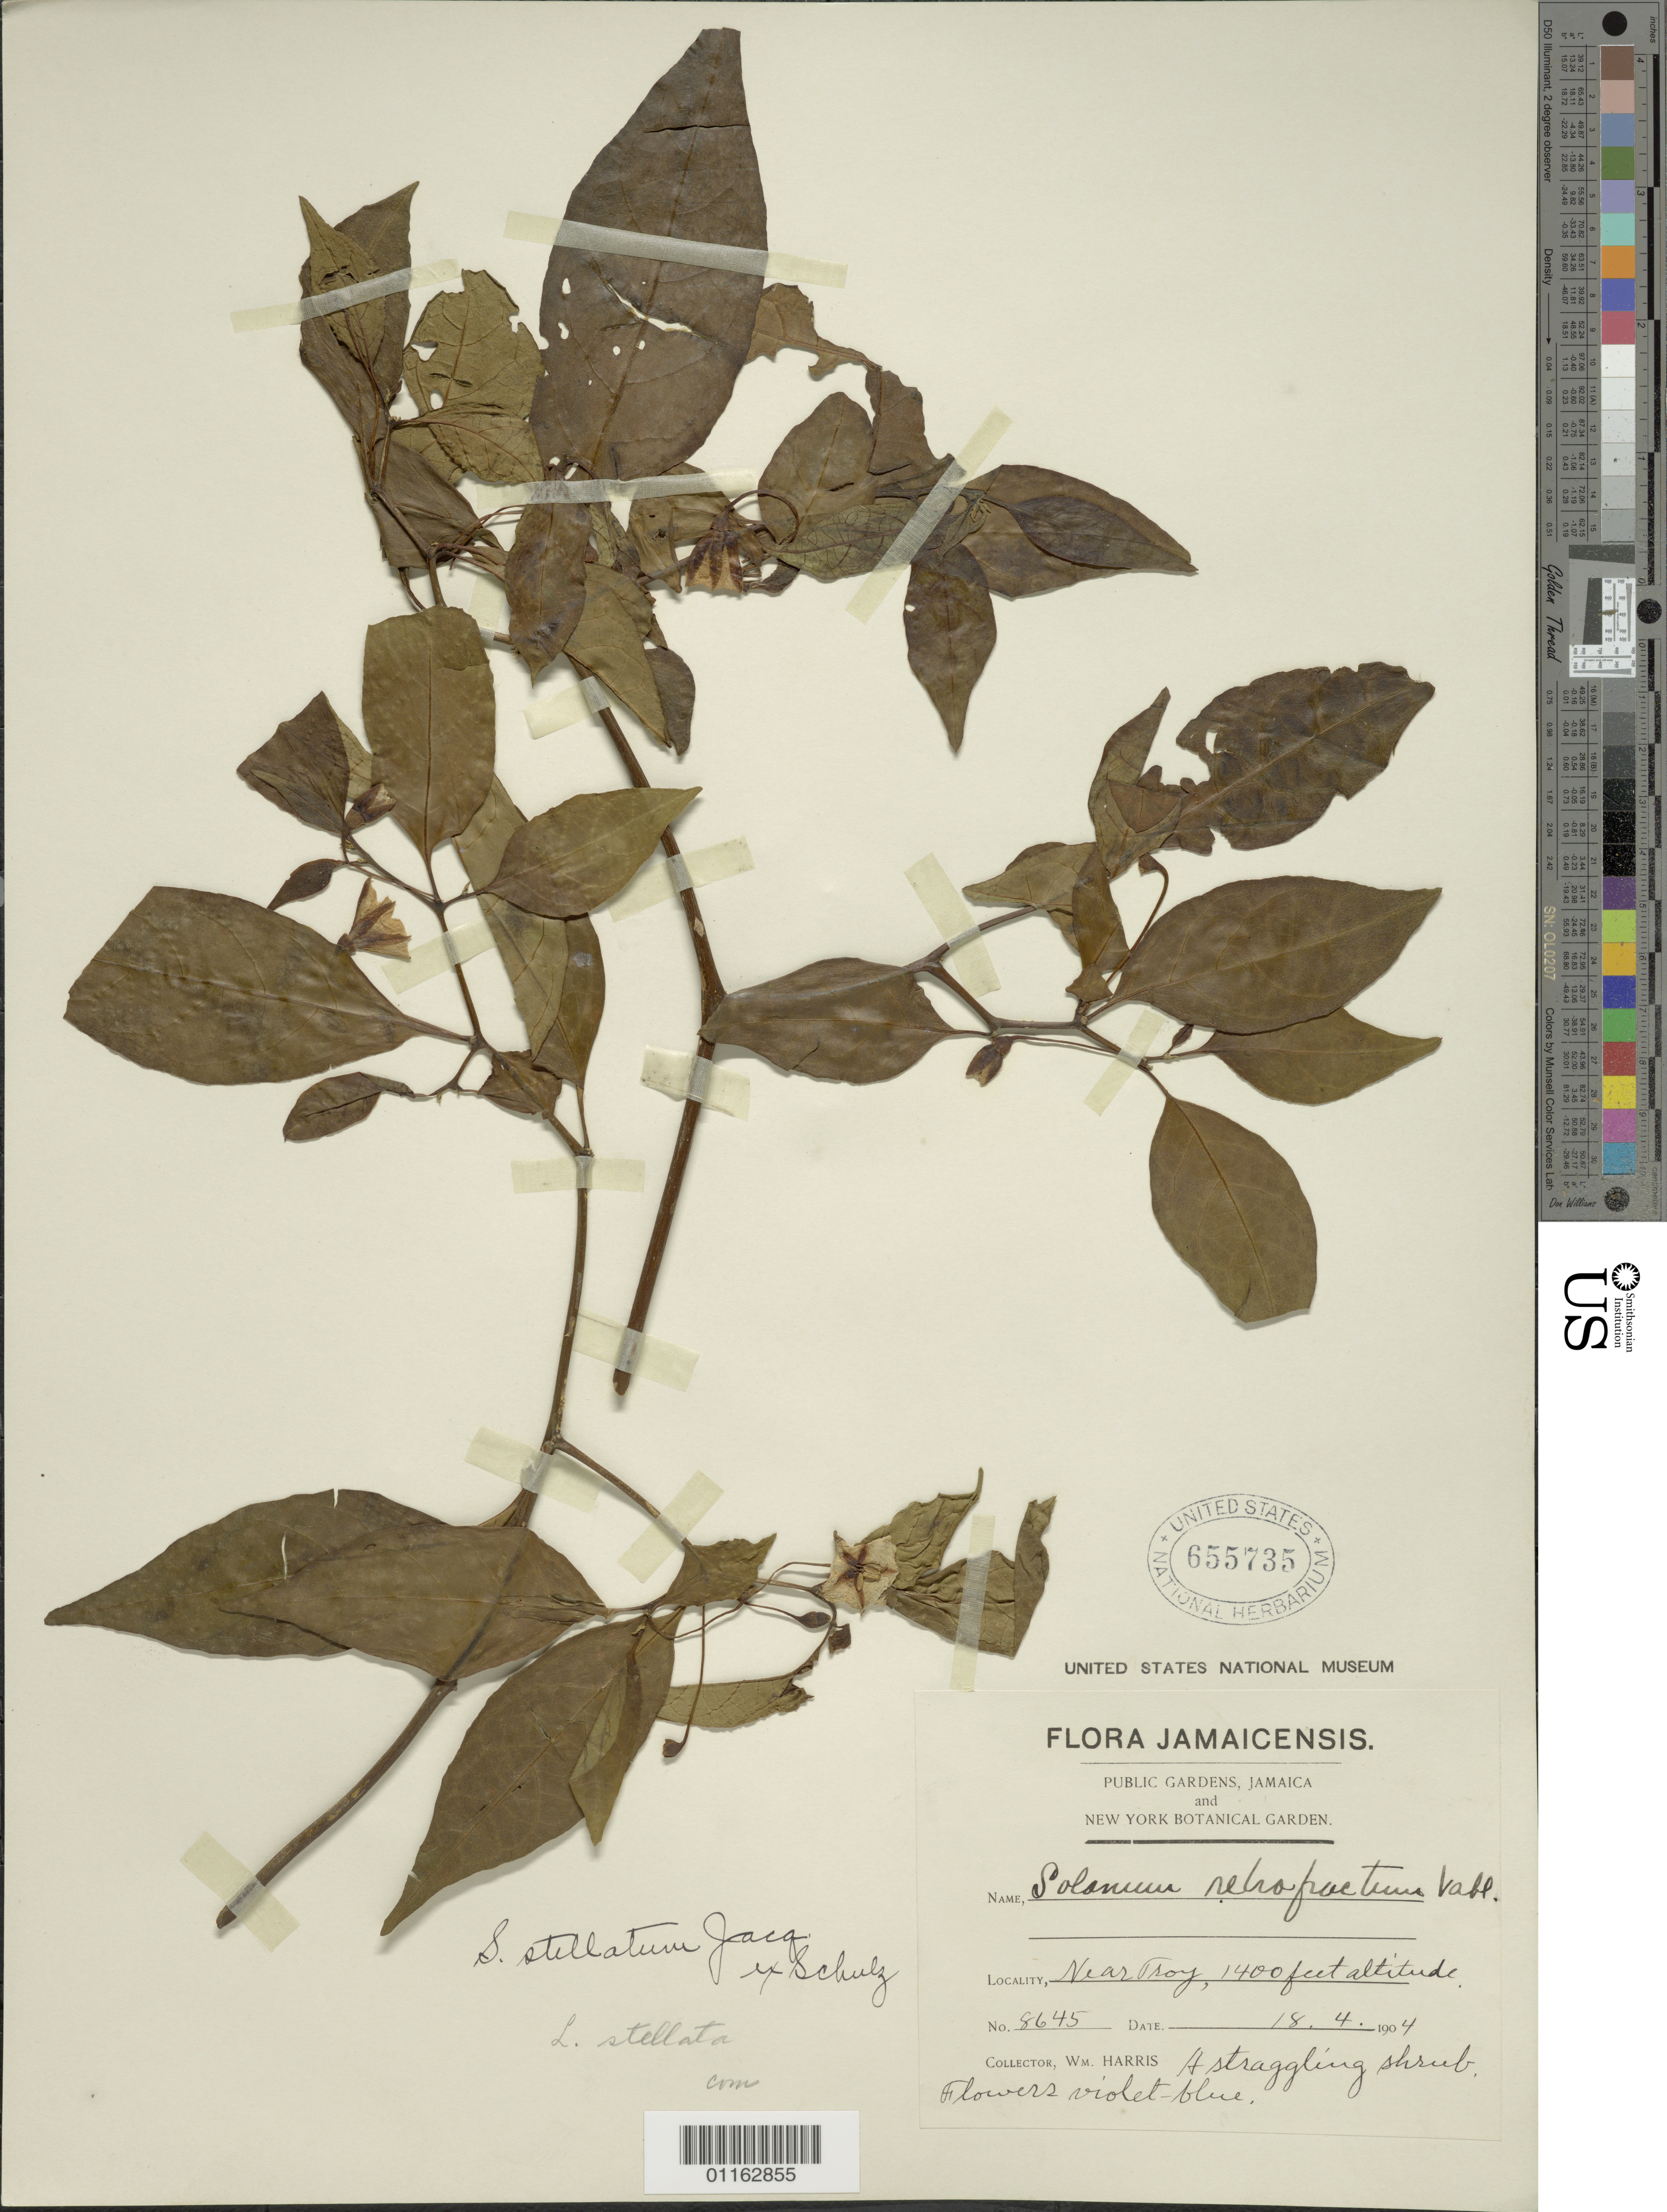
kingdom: Plantae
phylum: Tracheophyta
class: Magnoliopsida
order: Solanales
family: Solanaceae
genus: Solanum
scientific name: Solanum stellatum var. puberulum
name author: O.E. Schulz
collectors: W. Harris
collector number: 8645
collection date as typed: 18 Apr 1904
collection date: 1904-04-18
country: Jamaica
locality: Near Troy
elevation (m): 427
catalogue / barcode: US 655735